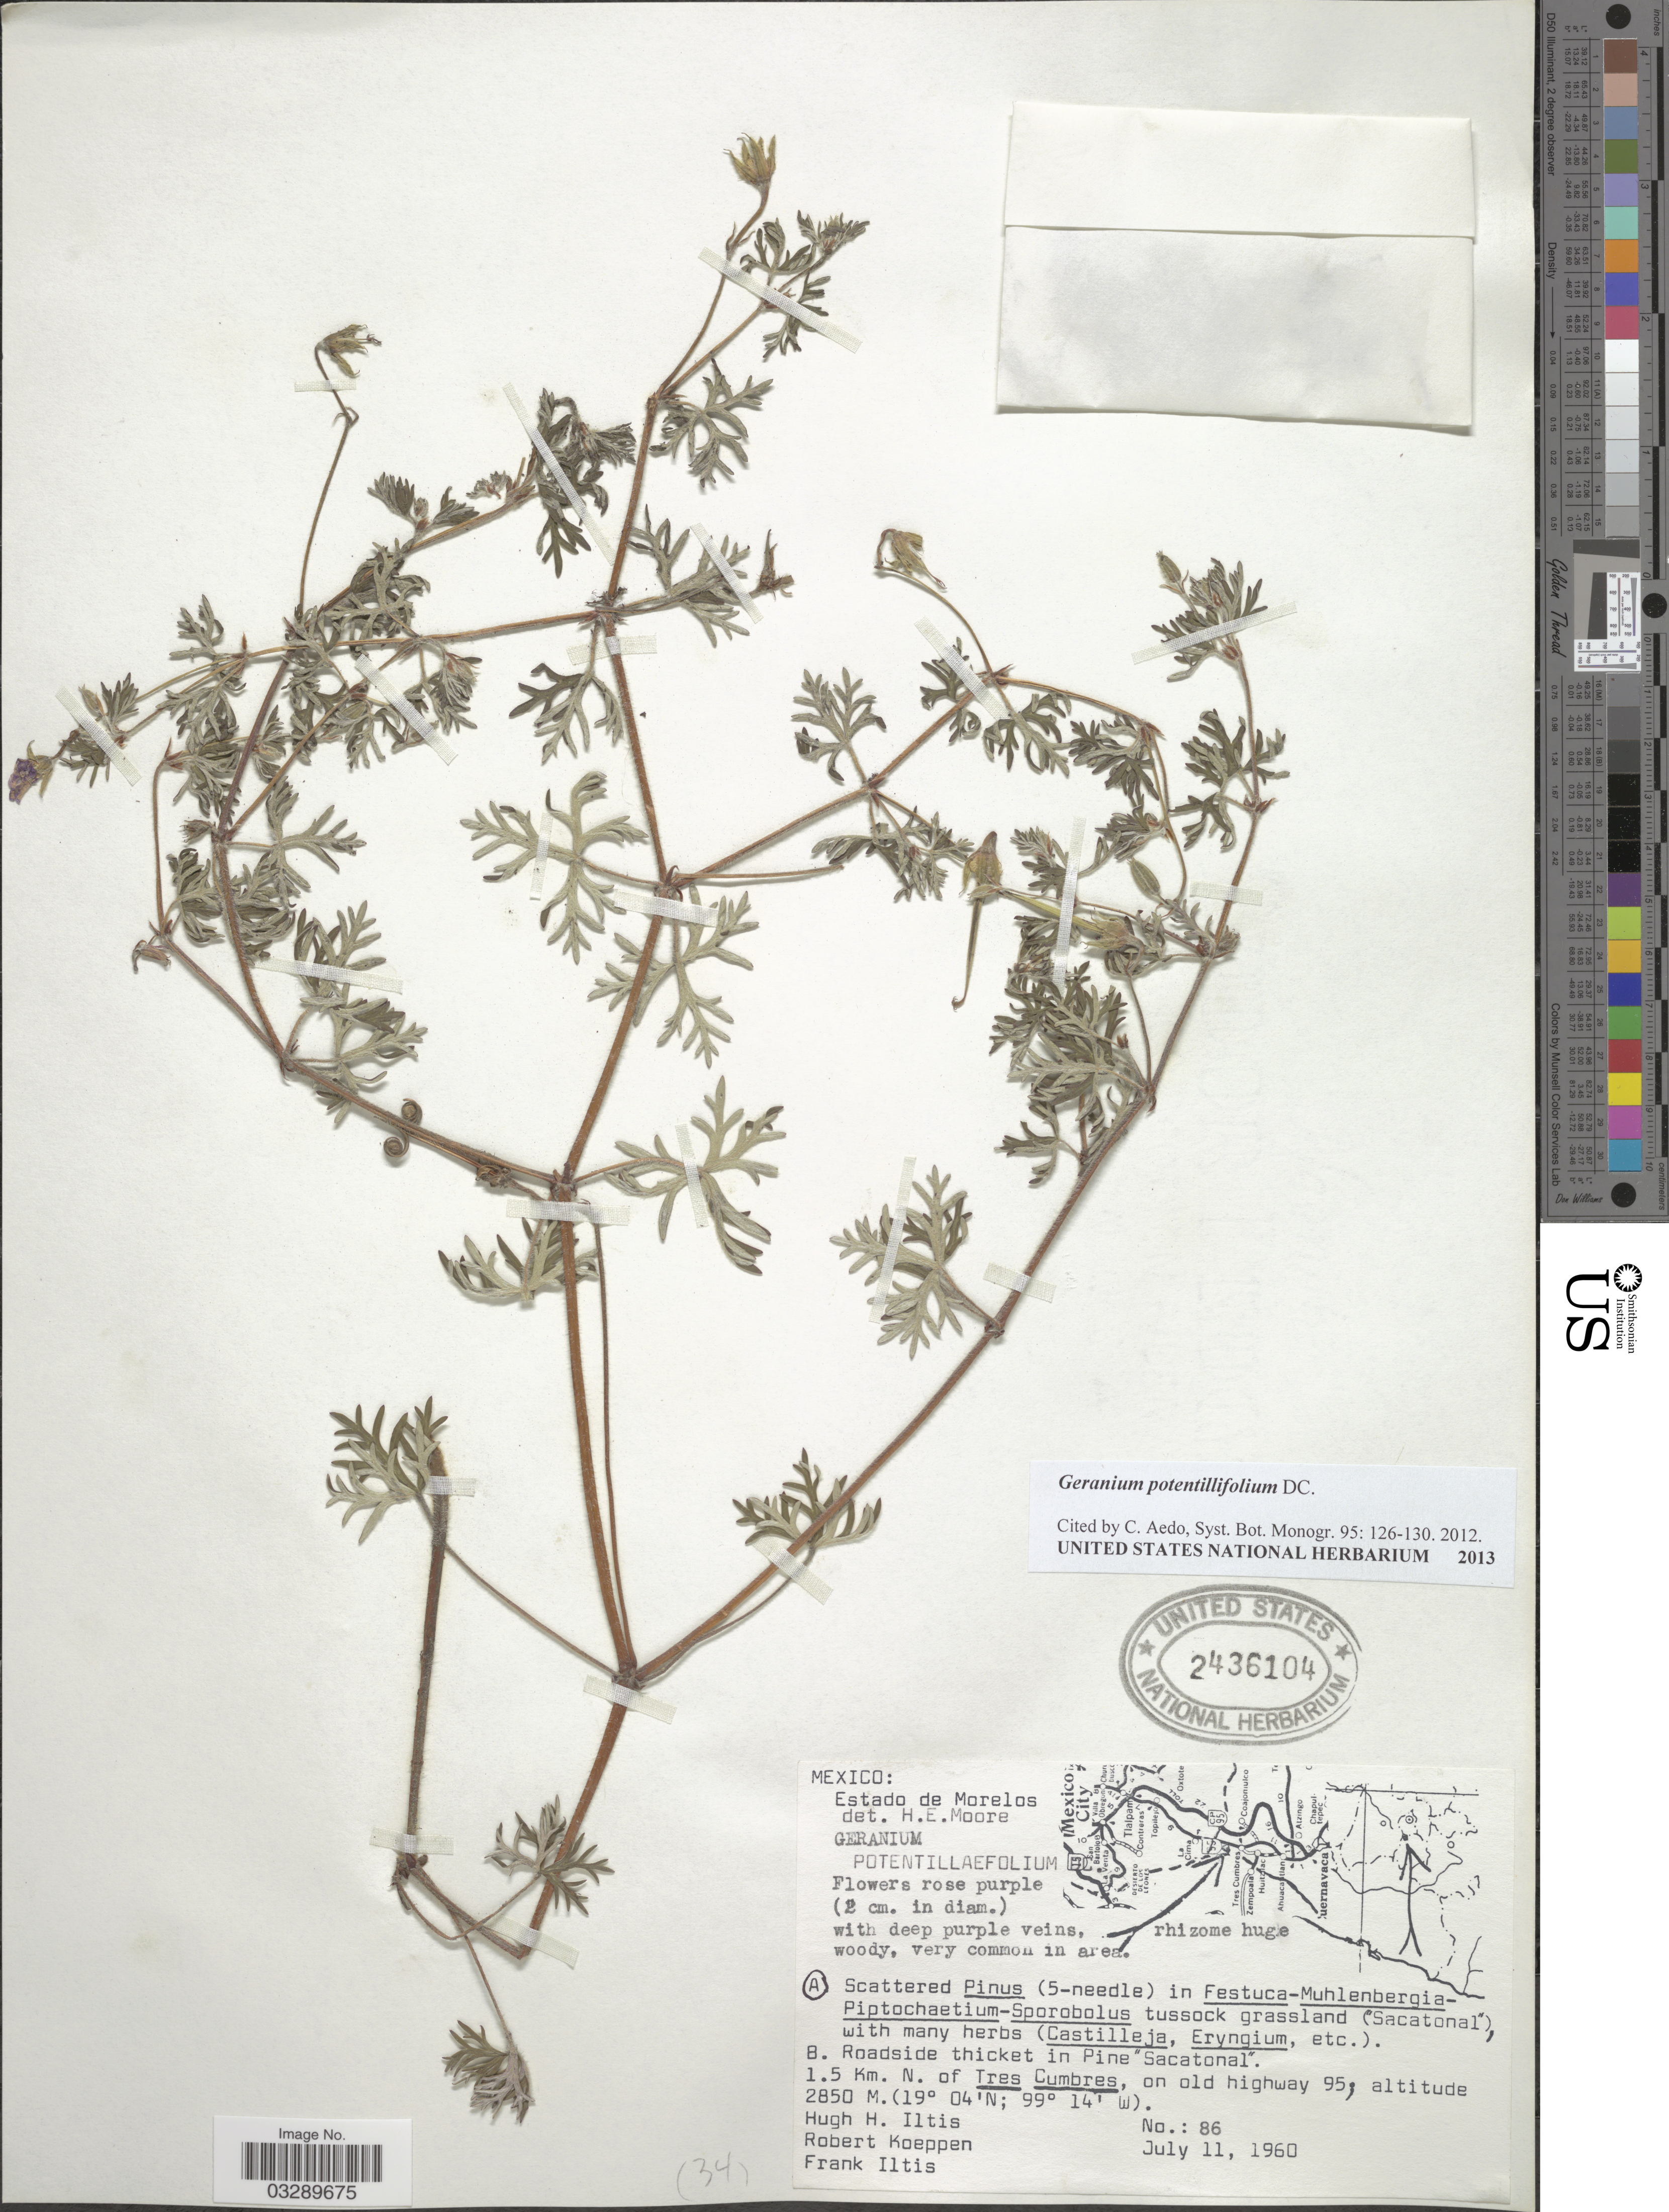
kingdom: Plantae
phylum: Tracheophyta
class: Magnoliopsida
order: Geraniales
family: Geraniaceae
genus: Geranium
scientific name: Geranium pontentillifolium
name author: DC.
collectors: H. Iltis, R. C. Koeppen & F. S. Iltis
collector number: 86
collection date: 1960-07-11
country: Mexico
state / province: Morelos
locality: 1.5 Km. N. of Tres Cumbres, on old highway 95.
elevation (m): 2850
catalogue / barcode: US 2436104